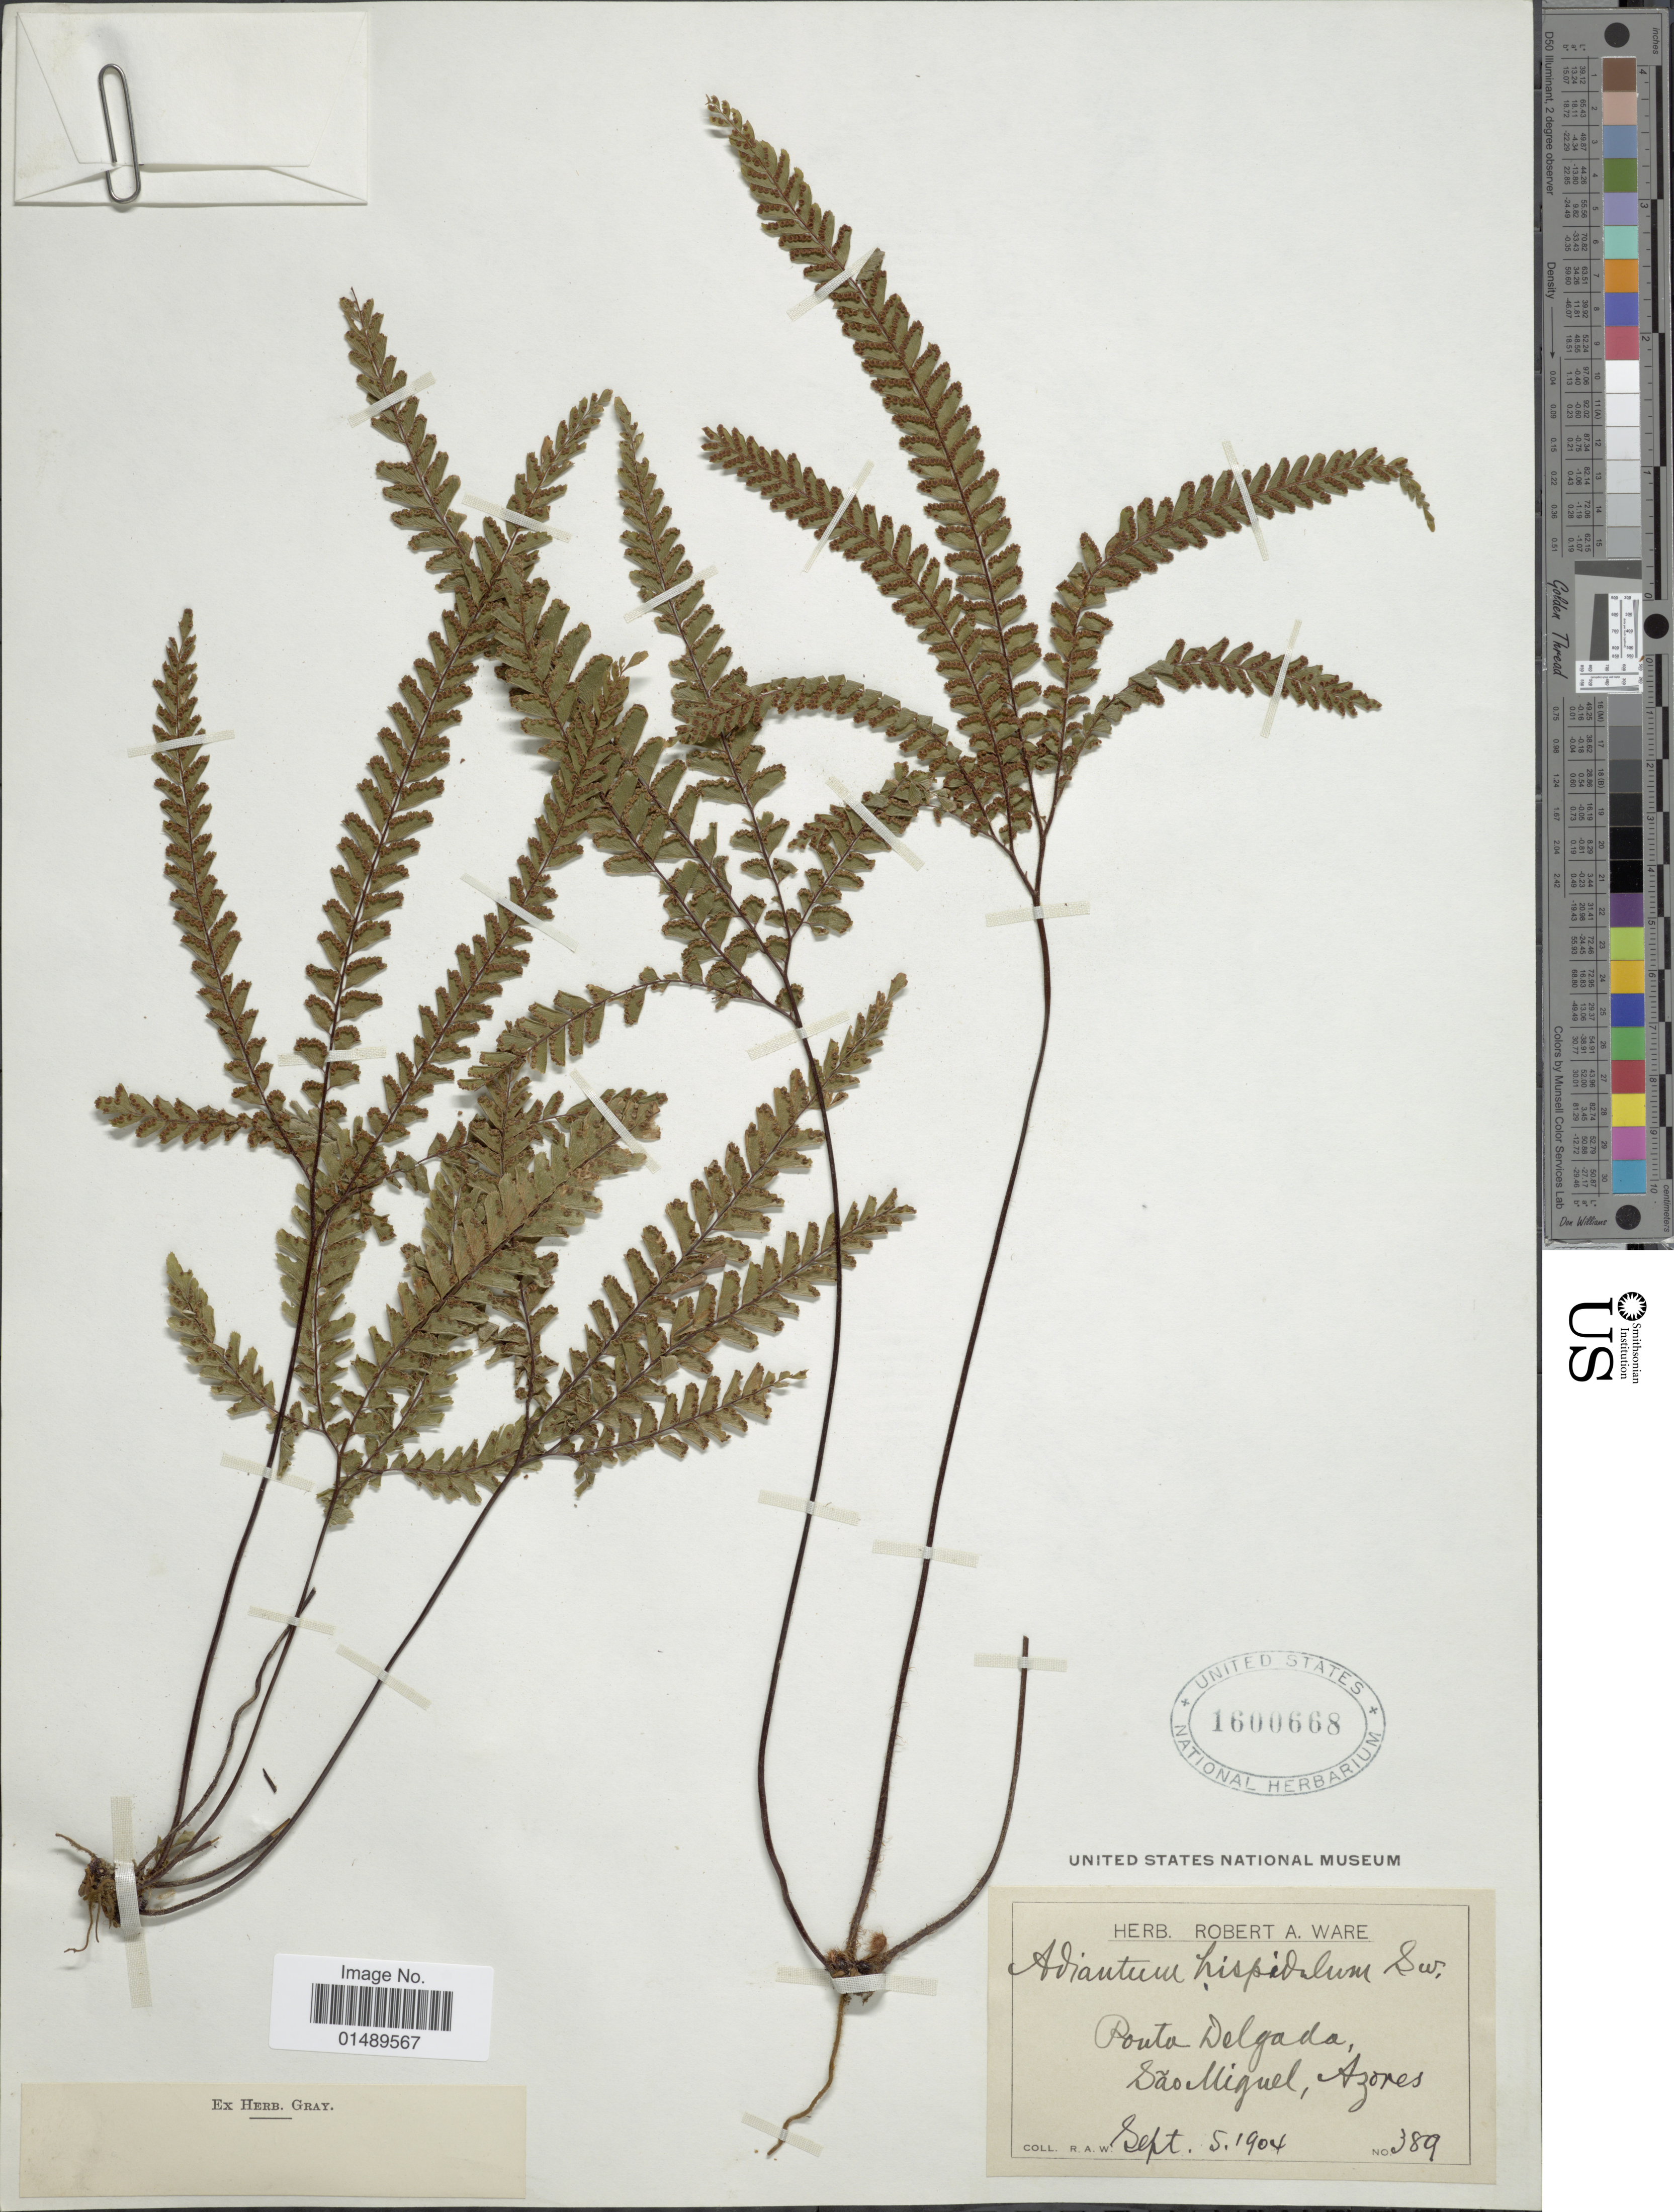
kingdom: Plantae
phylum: Tracheophyta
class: Polypodiopsida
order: Polypodiales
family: Pteridaceae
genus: Adiantum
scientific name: Adiantum hispidulum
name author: Sw.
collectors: R. Ware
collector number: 389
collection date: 1904-09-05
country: Portugal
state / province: Azores (Aut. Reg.)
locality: Porta Delgado, Saoilliguel. [interpreted]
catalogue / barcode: US 1600668